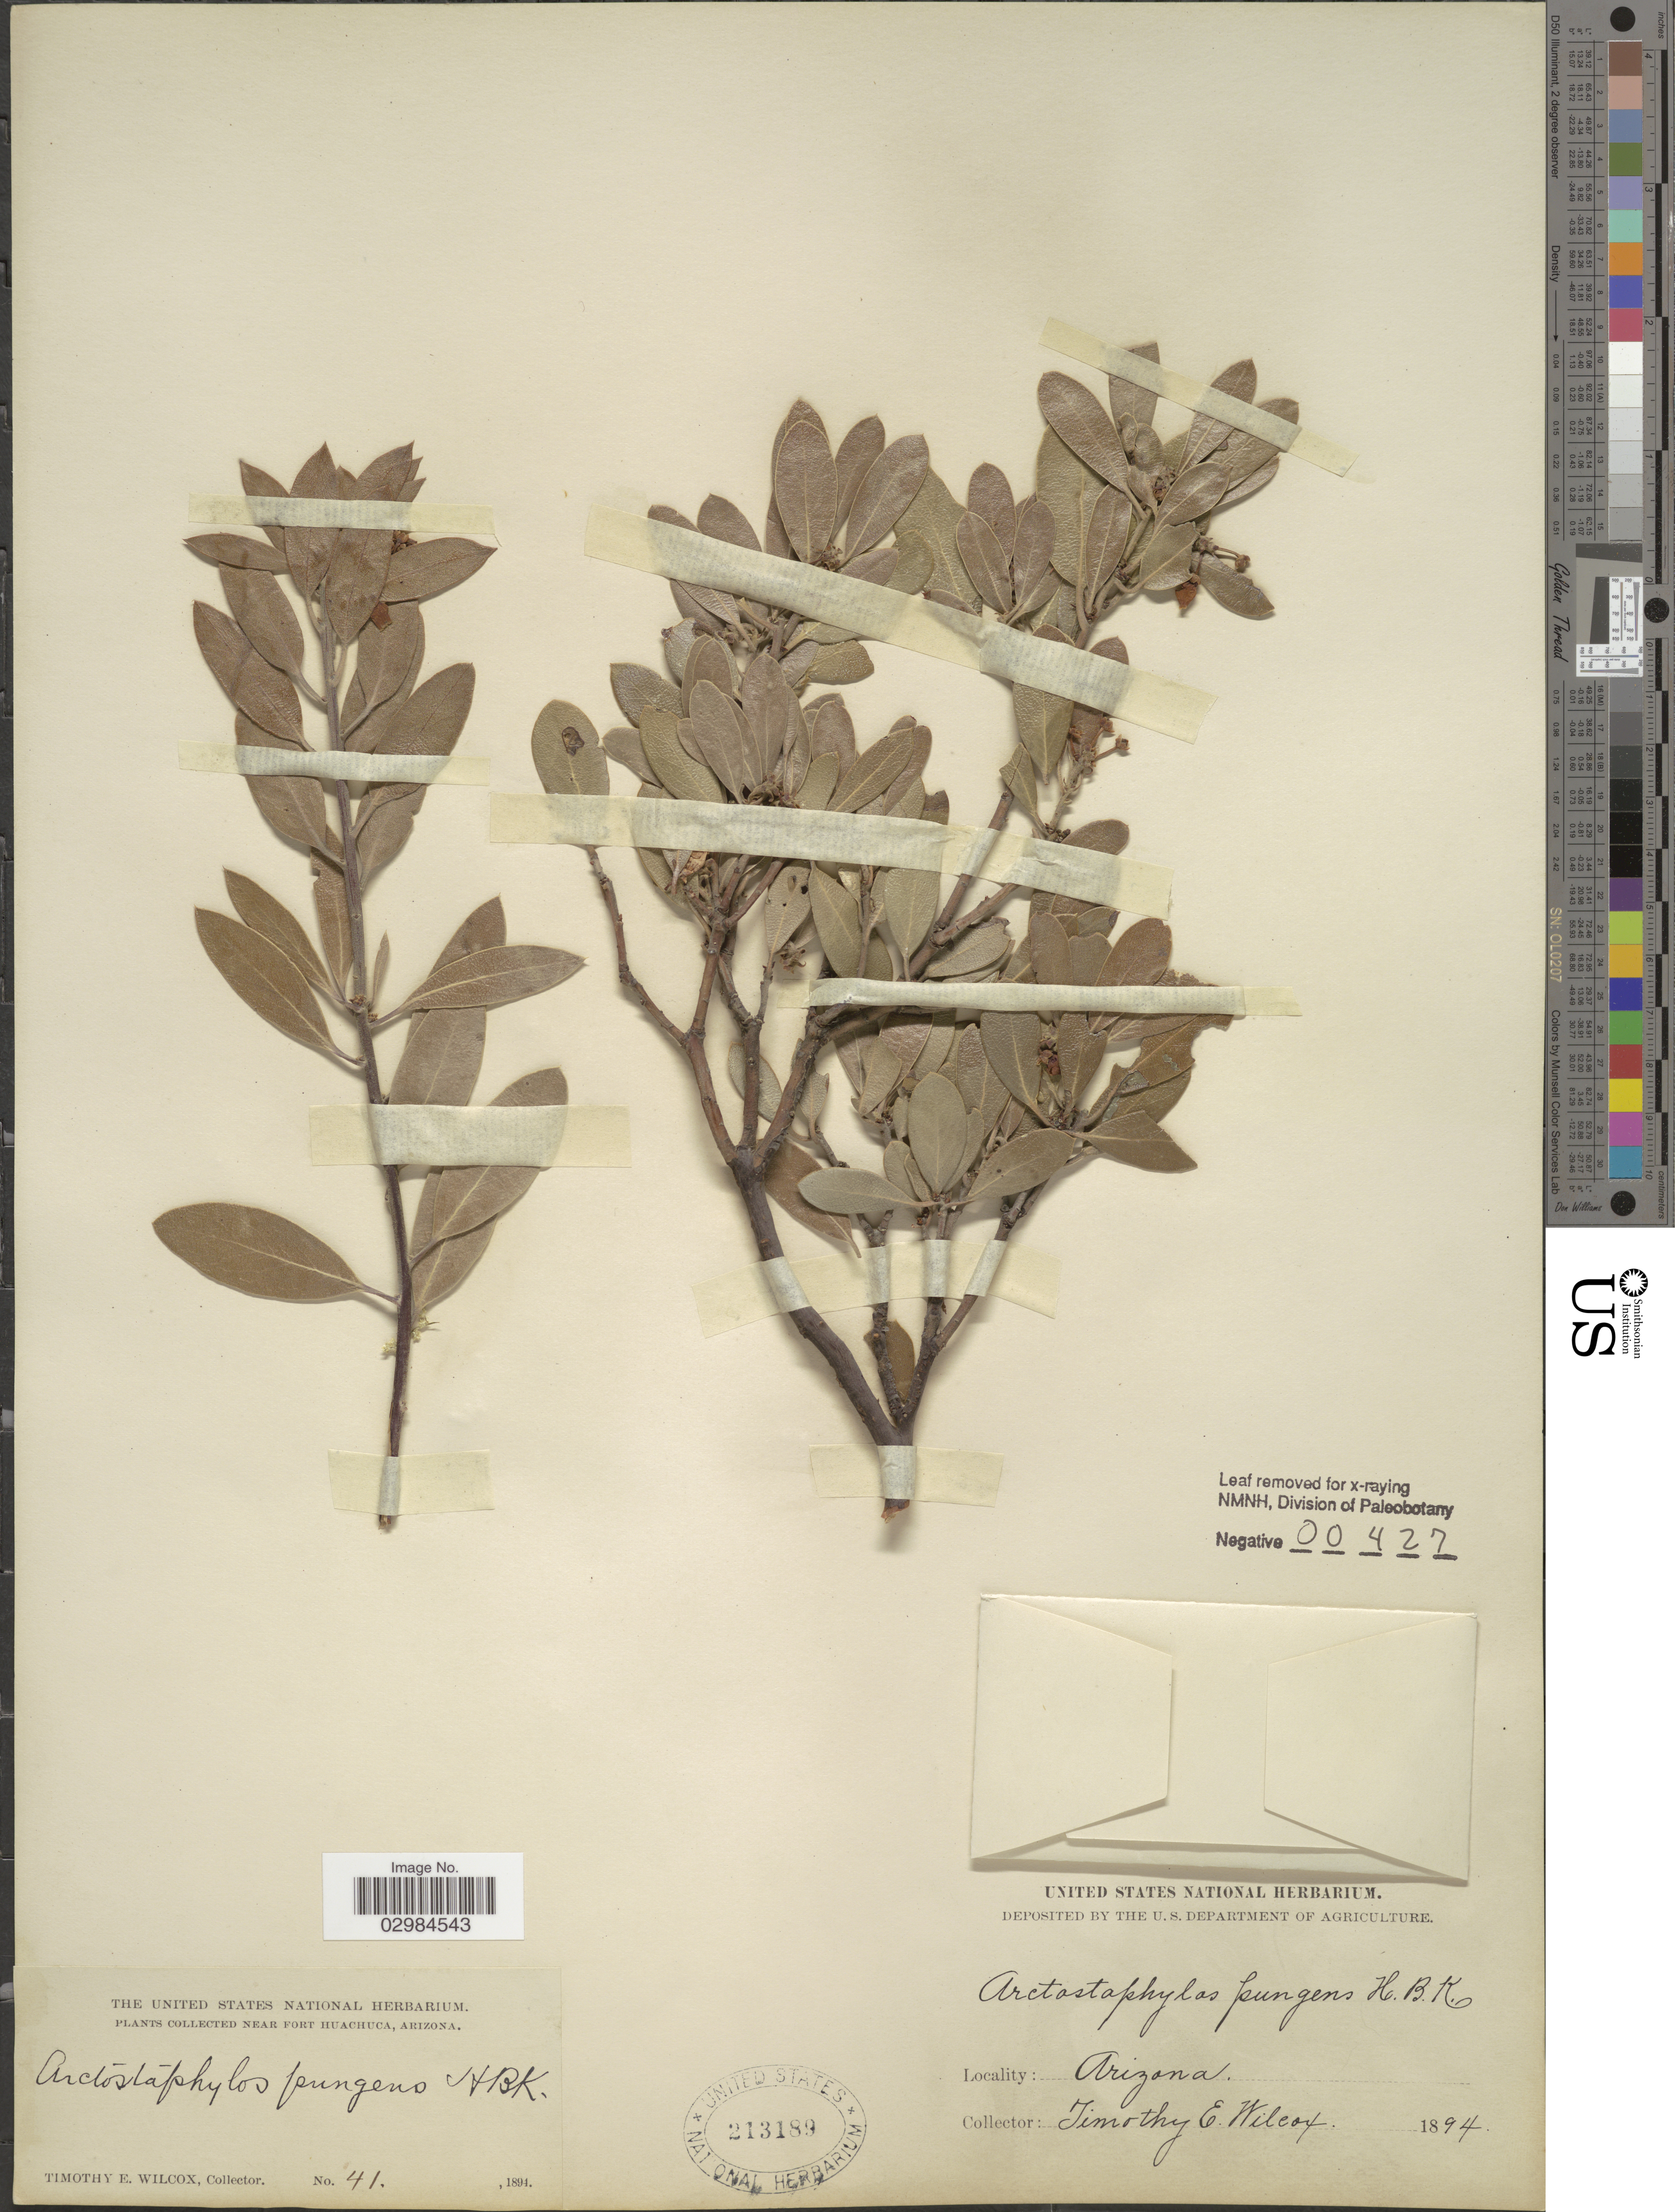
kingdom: Plantae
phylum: Tracheophyta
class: Magnoliopsida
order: Ericales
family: Ericaceae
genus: Arctostaphylos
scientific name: Arctostaphylos pungens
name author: Kunth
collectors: T. E. Wilcox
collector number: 41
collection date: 1894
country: United States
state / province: Arizona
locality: Near Fort Huachuca.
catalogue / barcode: US 213189